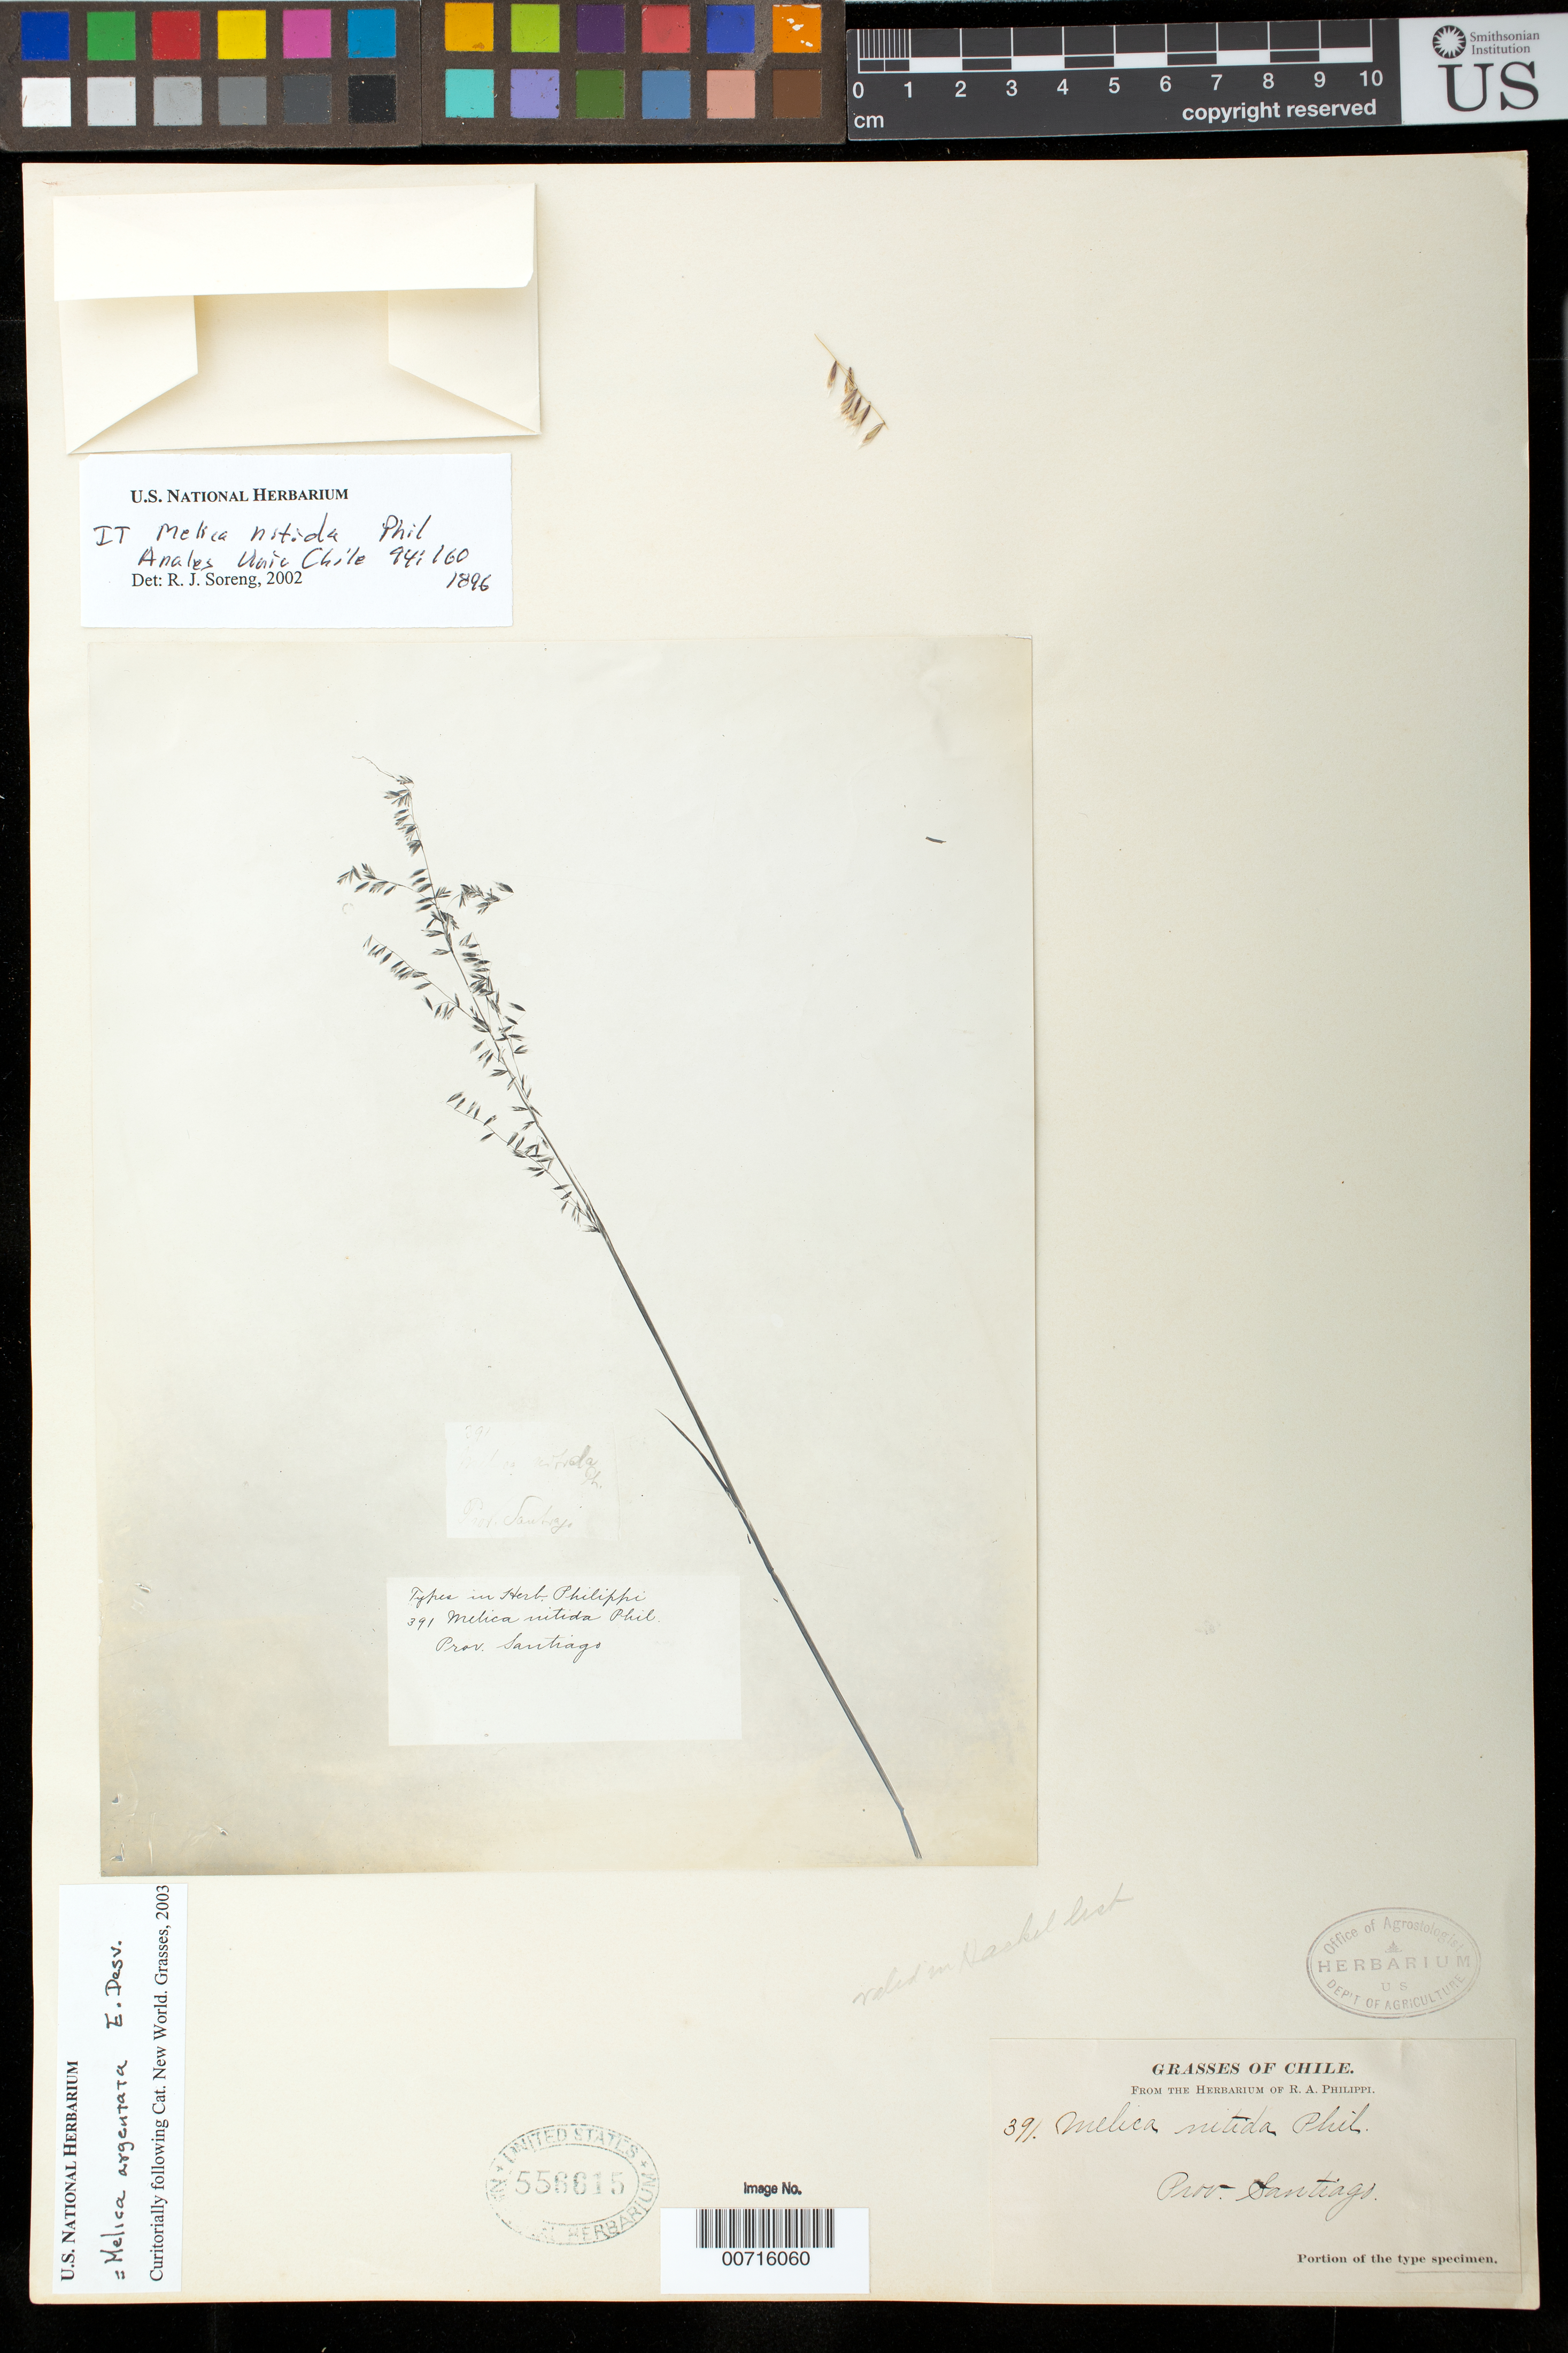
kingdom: Plantae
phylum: Tracheophyta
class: Liliopsida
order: Poales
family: Poaceae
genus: Melica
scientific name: Melica nitida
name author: Phil.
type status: Type Collection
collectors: R. A. Philippi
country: Chile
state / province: Región Metropolitana (RM)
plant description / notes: Photograph and fragmentary material of type specimen ex herb. R.A. Philippi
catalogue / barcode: US 556615